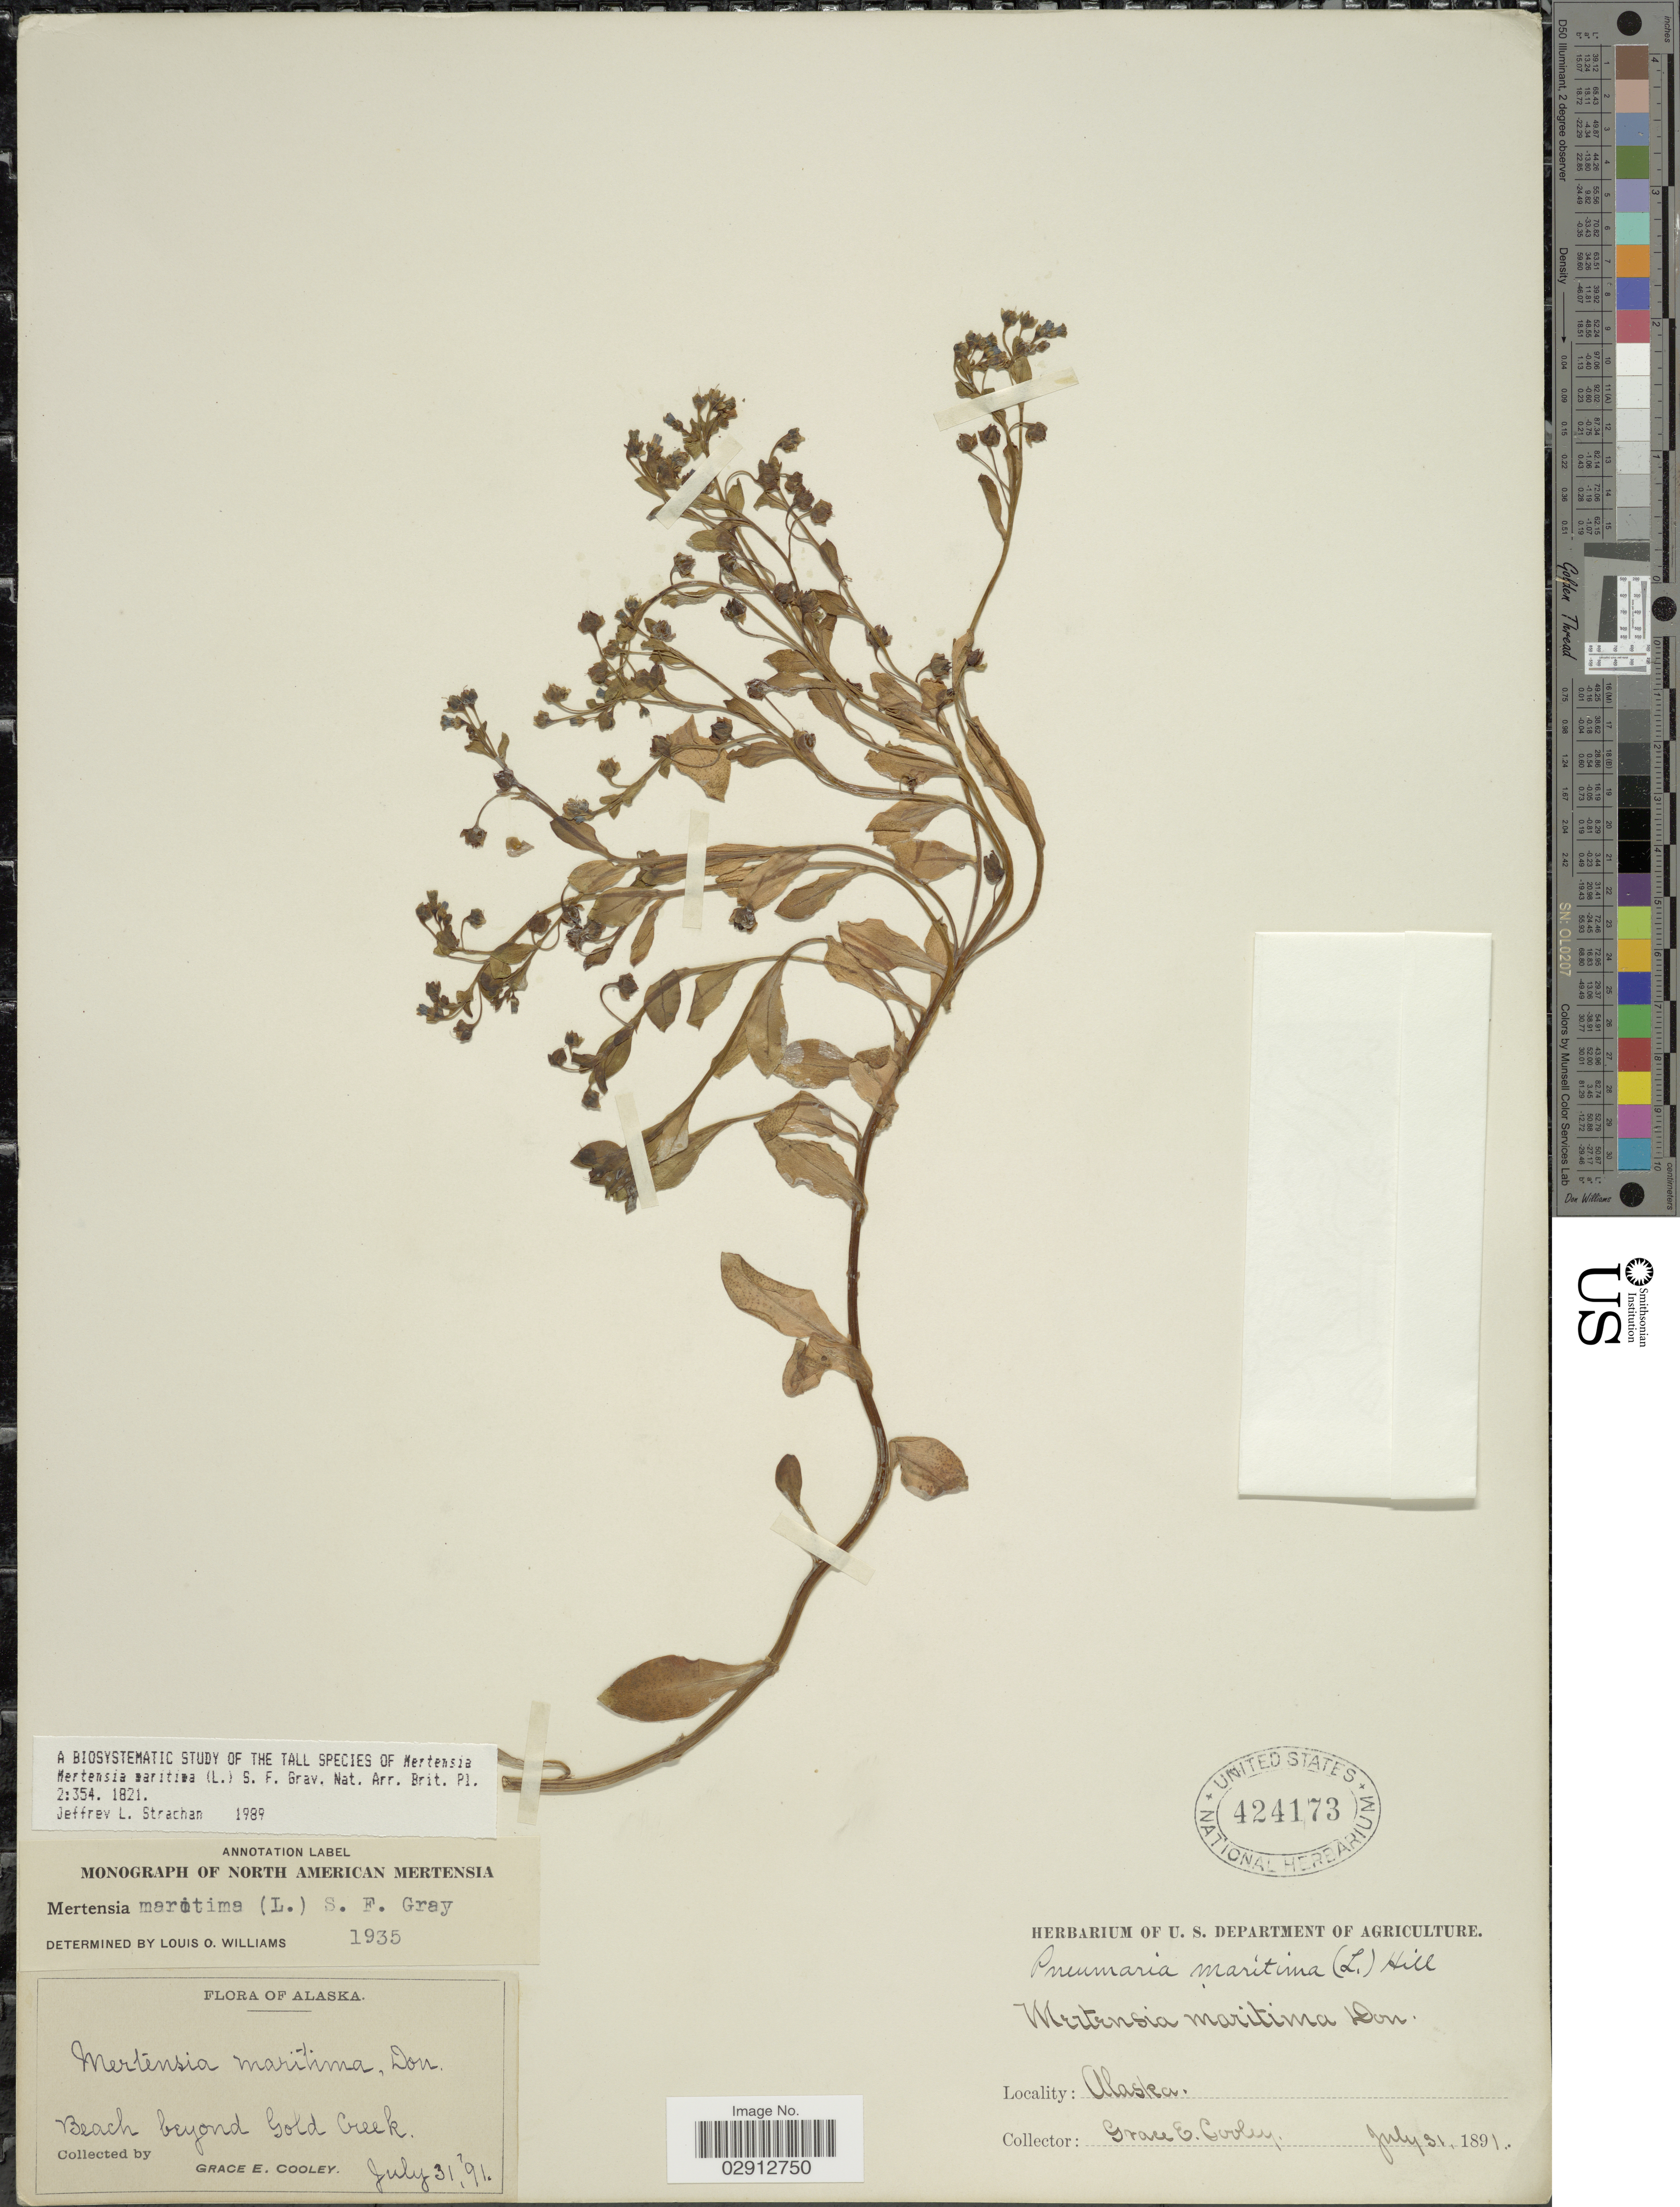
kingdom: Plantae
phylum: Tracheophyta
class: Magnoliopsida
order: Boraginales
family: Boraginaceae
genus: Mertensia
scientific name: Mertensia maritima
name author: (L.) S.F. Gray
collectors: G. E. Cooley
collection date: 1891-07-31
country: United States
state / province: Alaska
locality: Beach beyond Gold Creek.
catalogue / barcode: US 424173